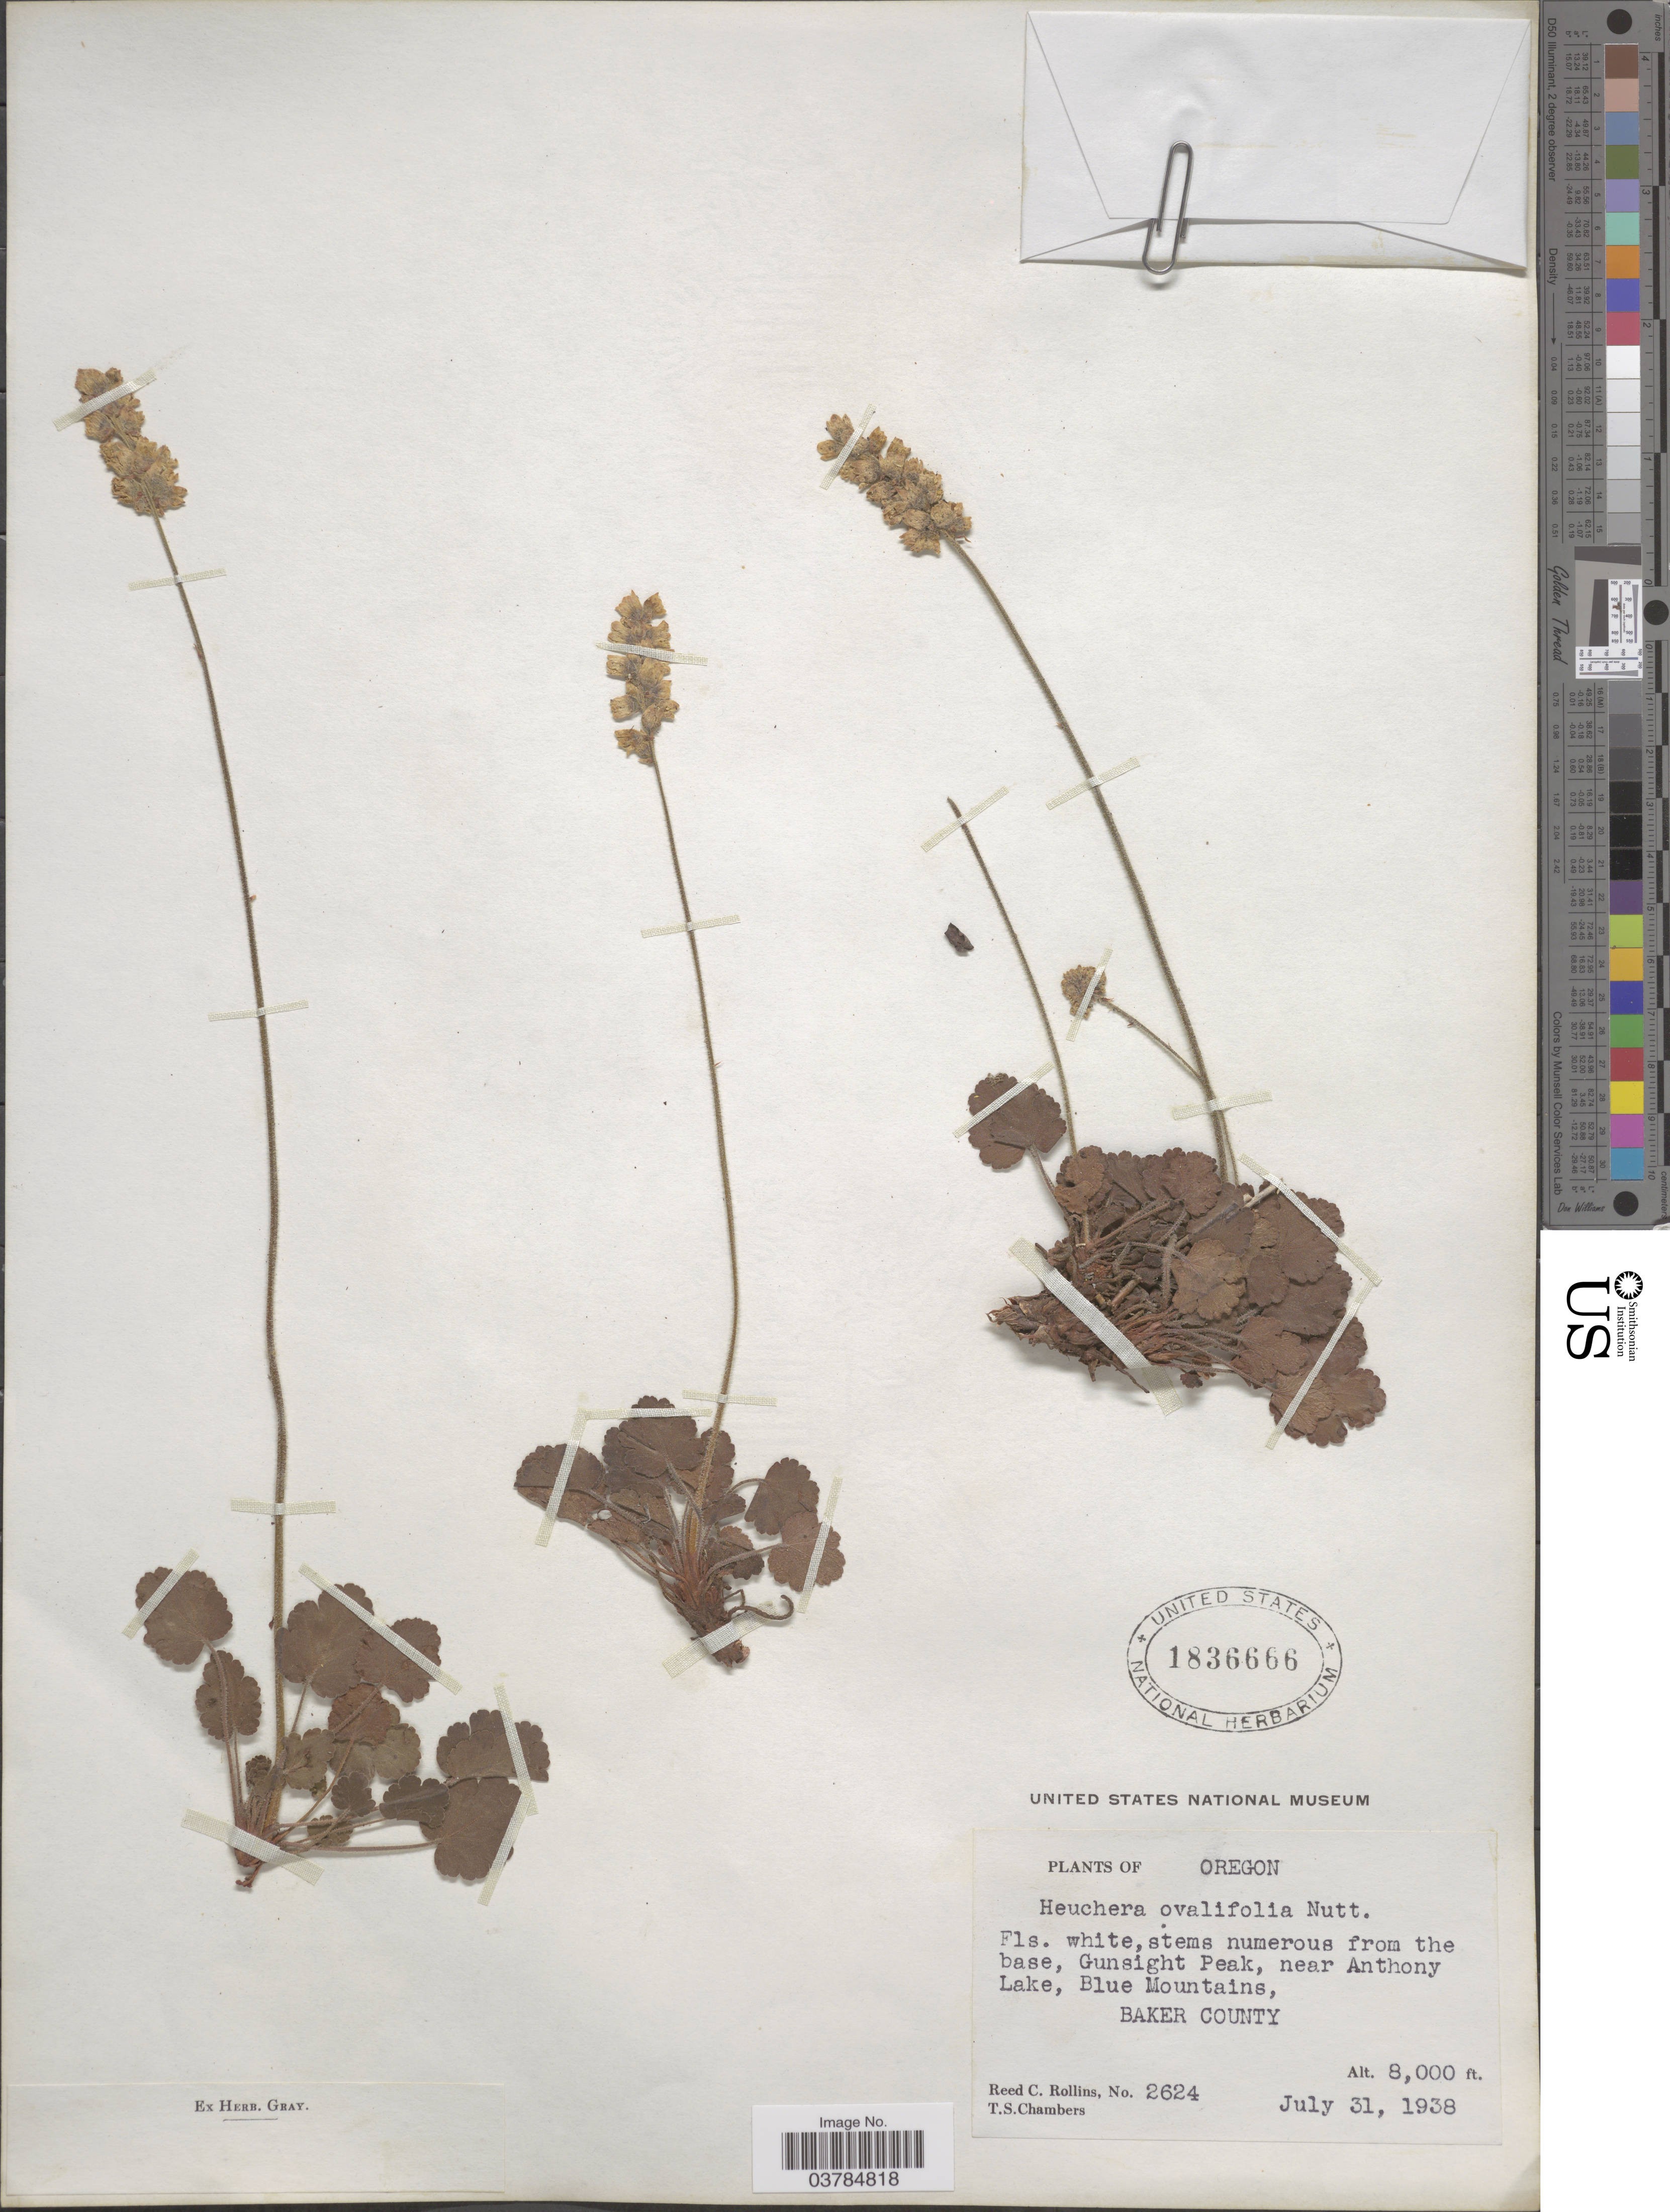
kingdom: Plantae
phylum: Tracheophyta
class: Magnoliopsida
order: Saxifragales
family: Saxifragaceae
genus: Heuchera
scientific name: Heuchera ovalifolia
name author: Torr. & A. Gray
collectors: R. C. Rollins & T. Chambers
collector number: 2624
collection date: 1938-07-31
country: United States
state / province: Oregon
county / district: Baker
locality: Gunsight Peak, near Anthony Lake, Blue Mountains, Baker County.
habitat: near lake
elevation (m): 2438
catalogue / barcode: US 1836666